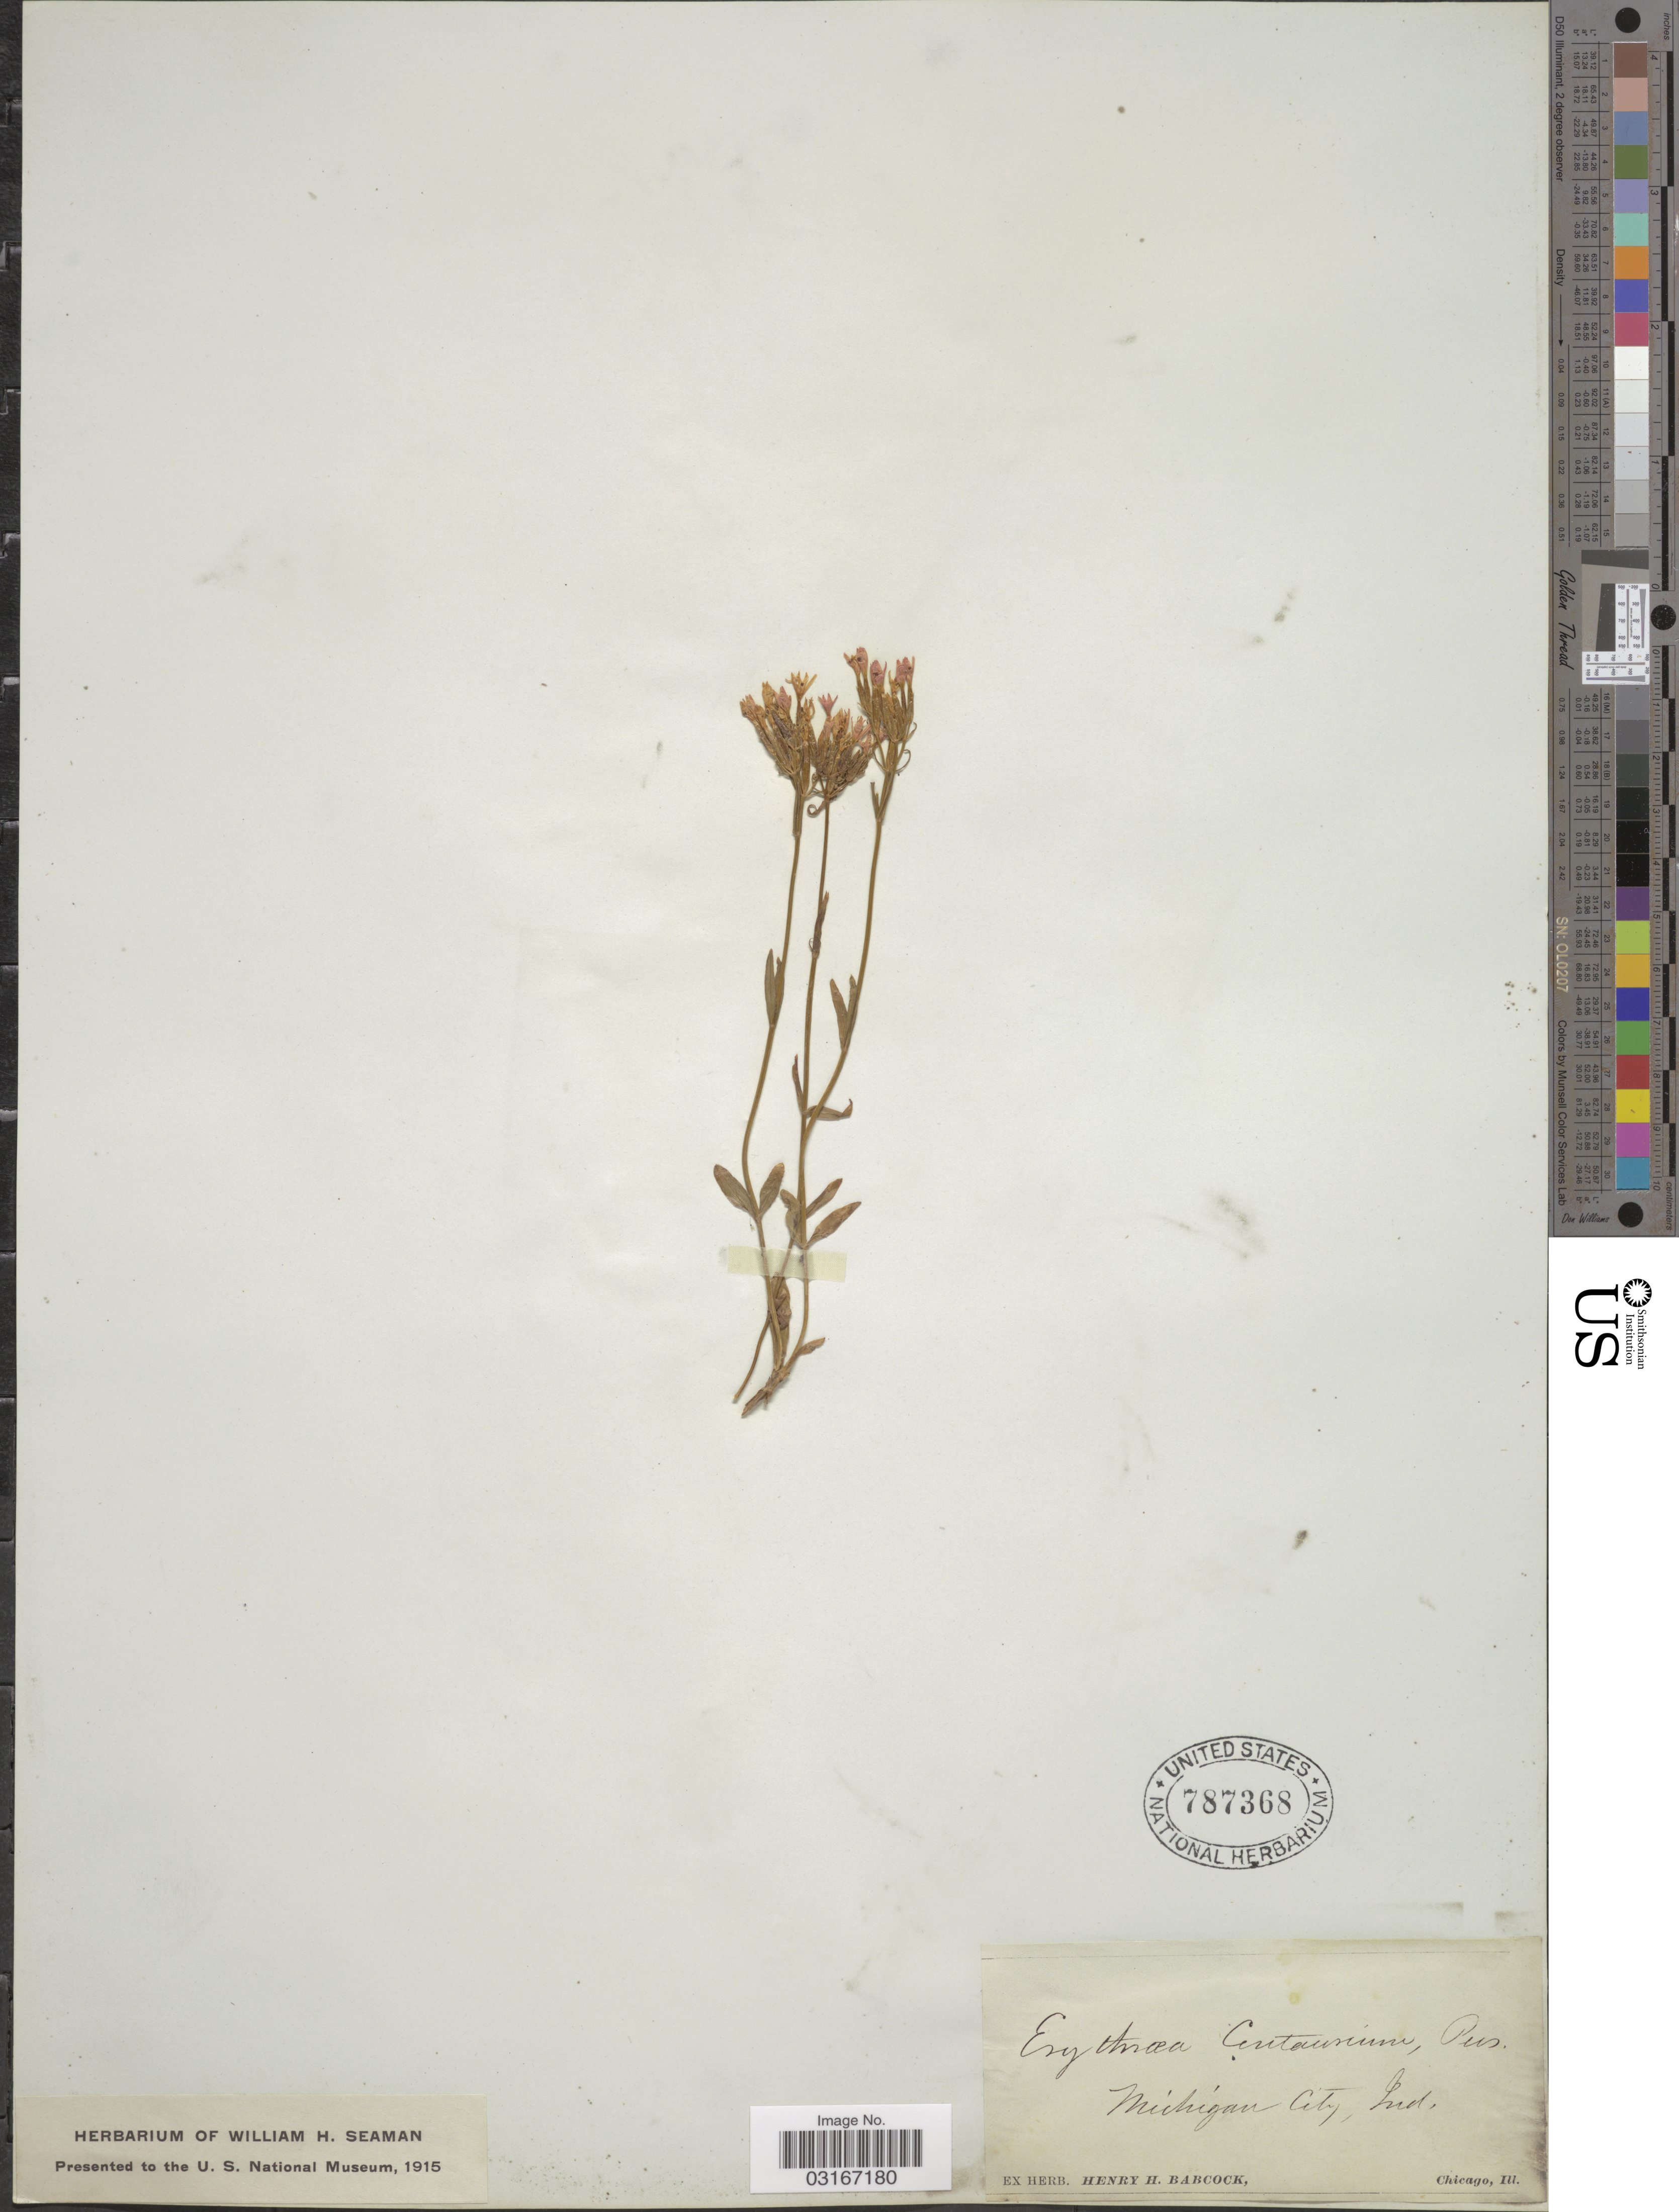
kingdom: Plantae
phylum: Tracheophyta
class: Magnoliopsida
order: Gentianales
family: Gentianaceae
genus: Centaurium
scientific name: Centaurium spicatum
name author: (L.) Fritsch ex Janch.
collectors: ex herb. Henry Homes Babcock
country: United States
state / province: Indiana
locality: Michigan City.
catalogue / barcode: US 787368